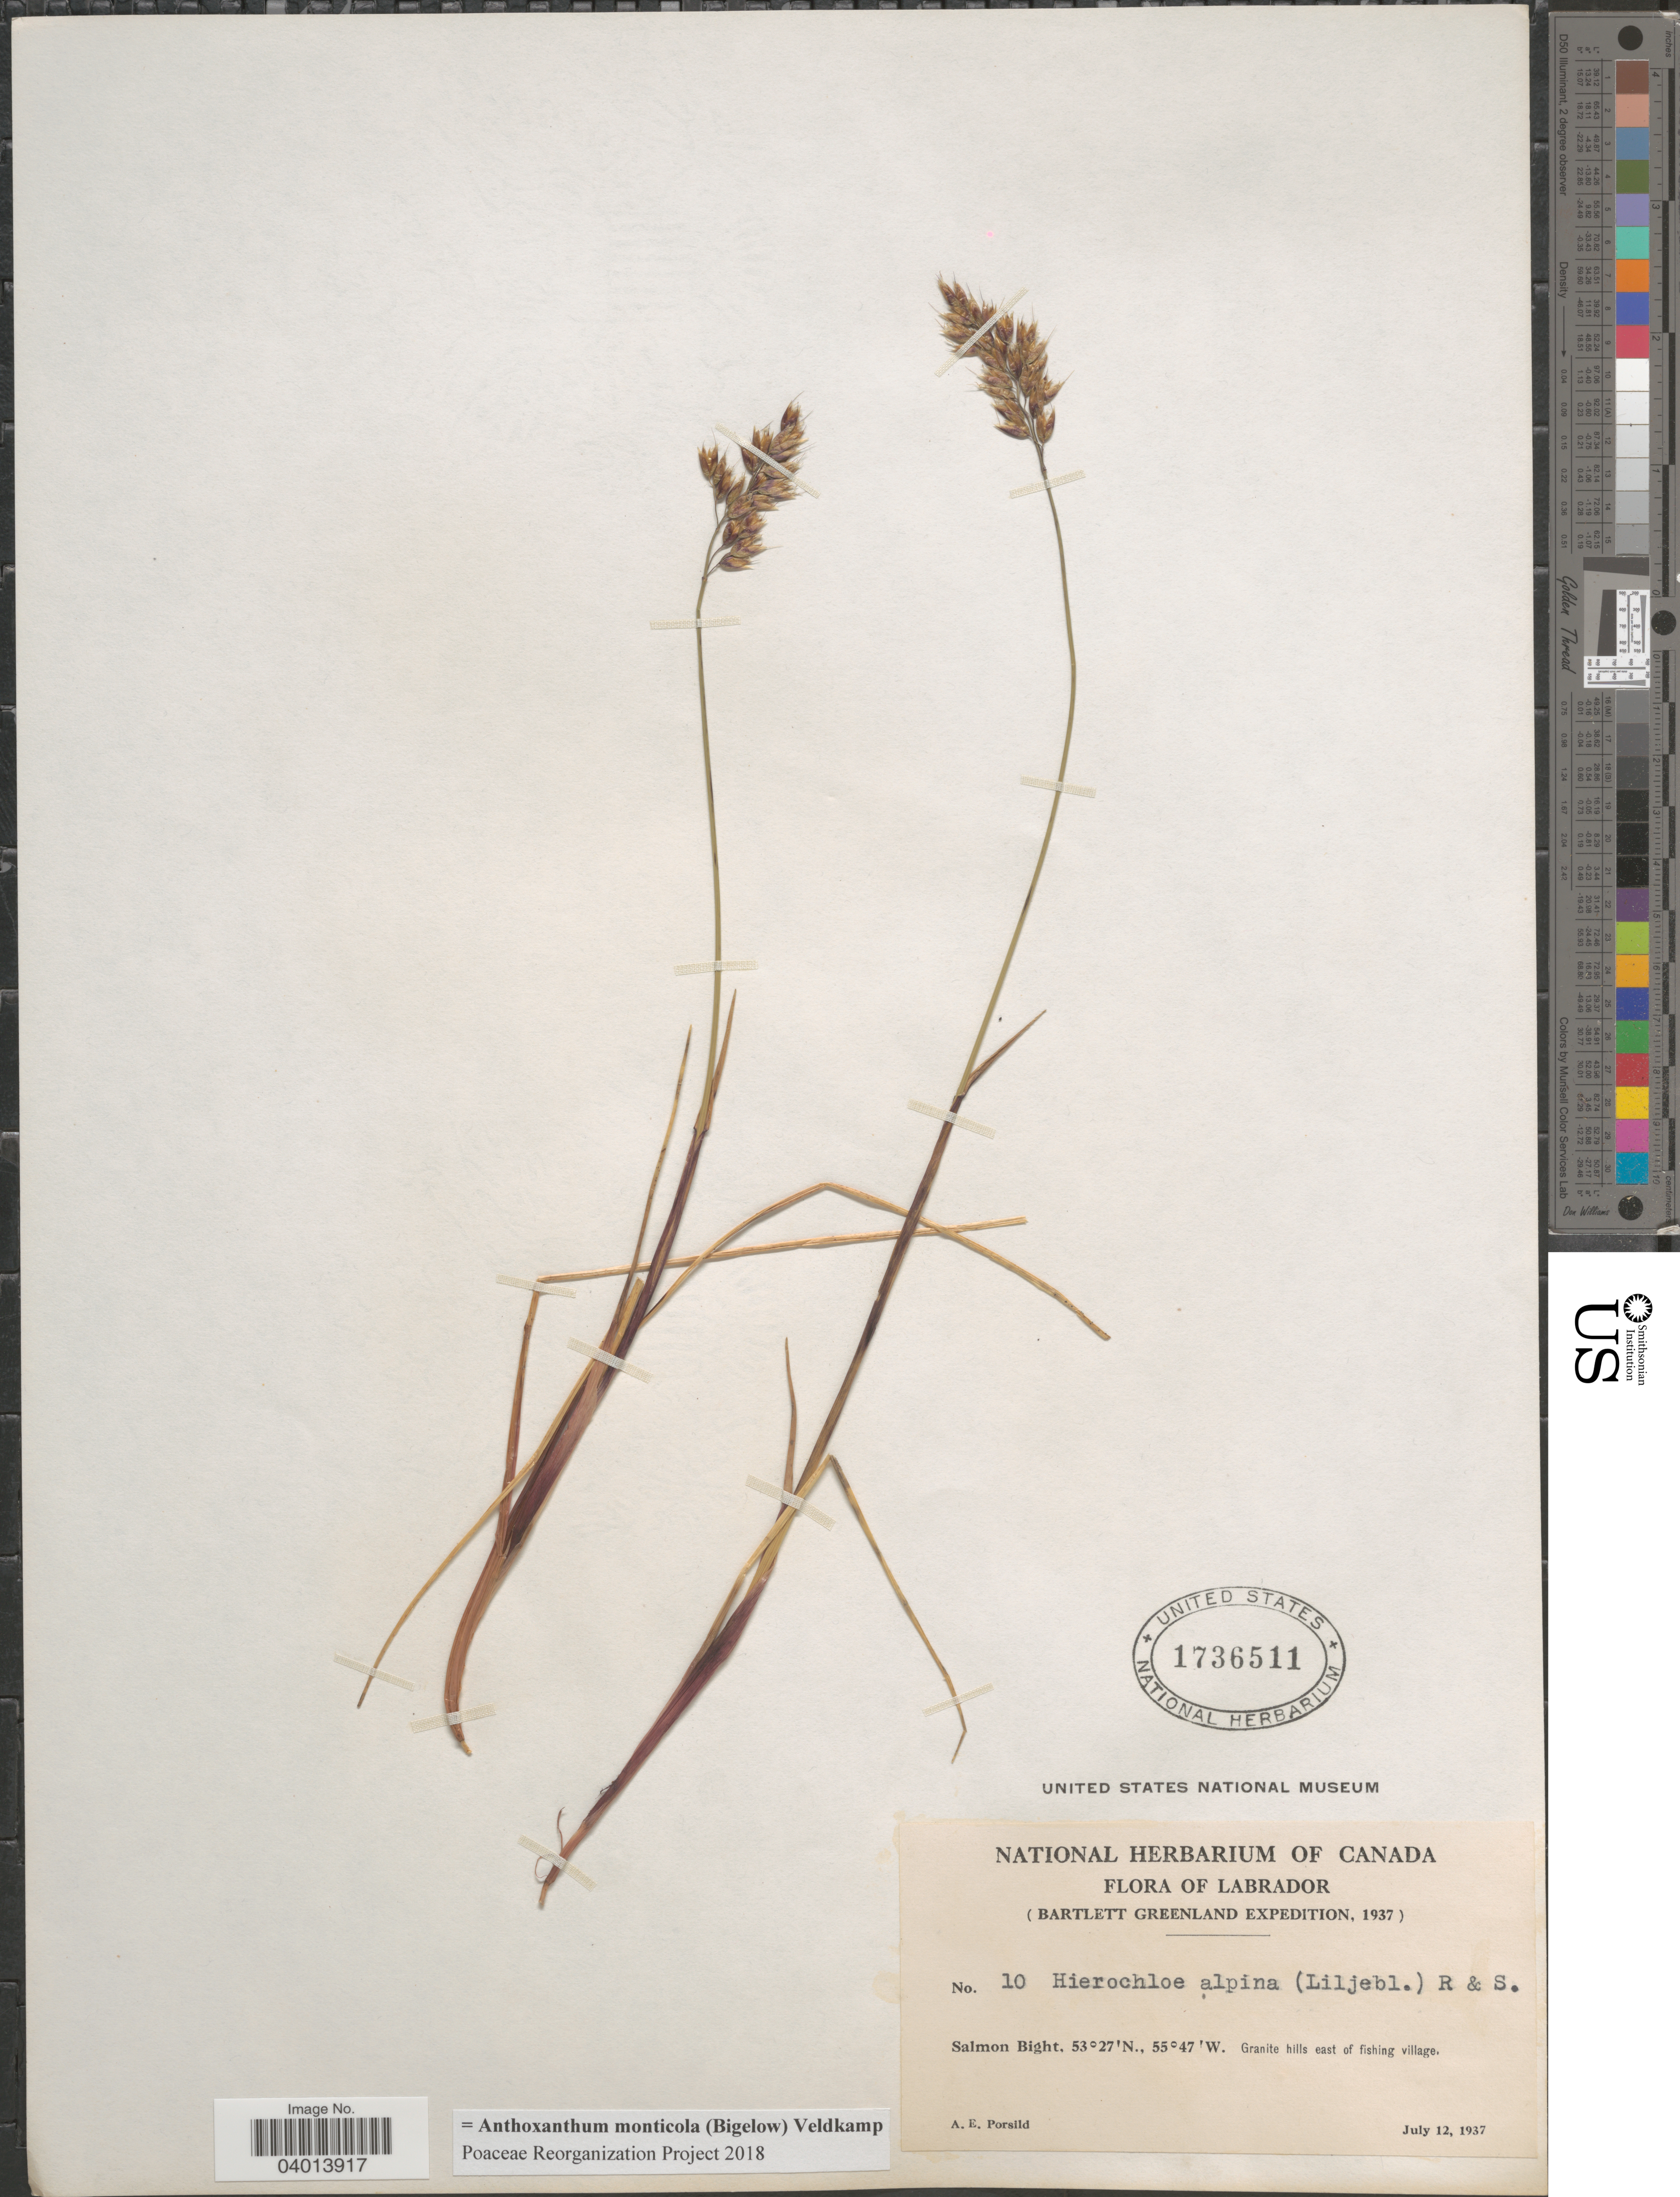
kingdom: Plantae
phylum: Tracheophyta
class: Liliopsida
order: Poales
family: Poaceae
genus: Anthoxanthum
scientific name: Anthoxanthum monticola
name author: (Bigelow) Veldkamp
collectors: A. E. Porsild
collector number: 10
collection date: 1937-07-12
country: Canada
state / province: Newfoundland and Labrador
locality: Labrador. Salmon Bight. Granite hills east of fishing village.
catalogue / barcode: US 1736511